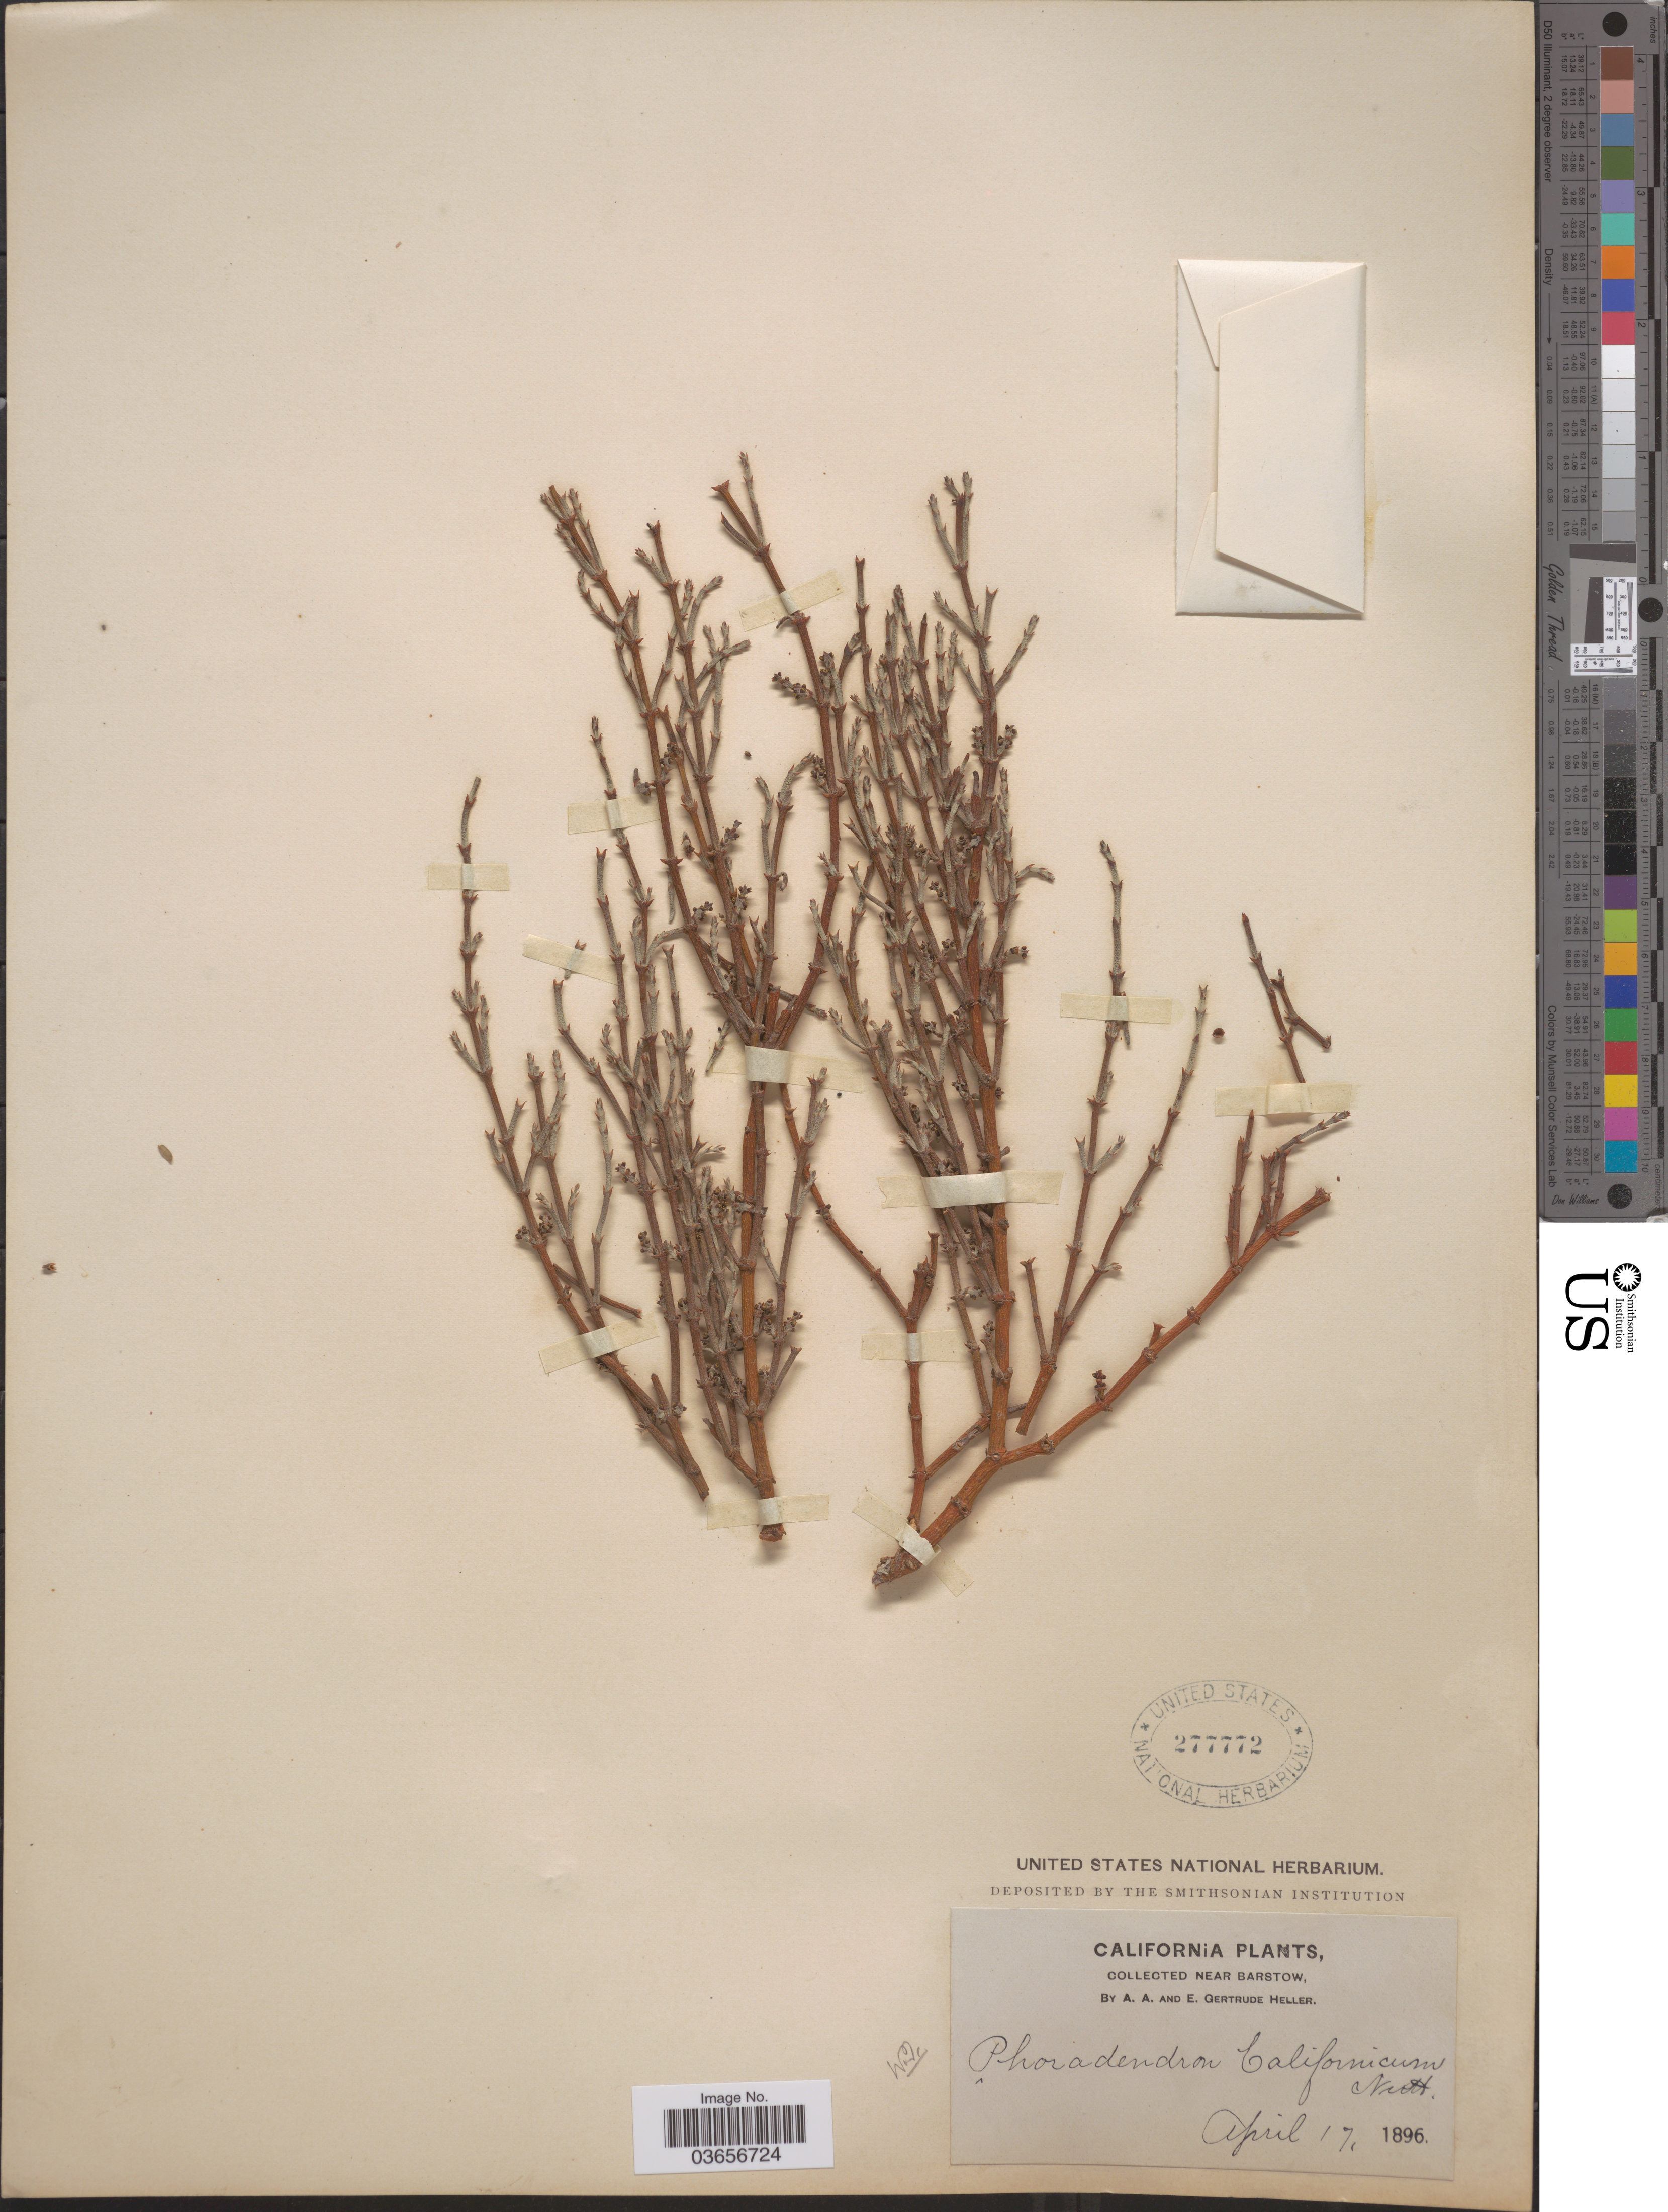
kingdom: Plantae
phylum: Tracheophyta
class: Magnoliopsida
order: Santalales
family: Viscaceae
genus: Phoradendron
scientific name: Phoradendron californicum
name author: Nutt.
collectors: A. A. Heller & E. G. Heller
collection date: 1896-04-17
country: United States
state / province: California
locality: Near Bastow.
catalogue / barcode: US 277772